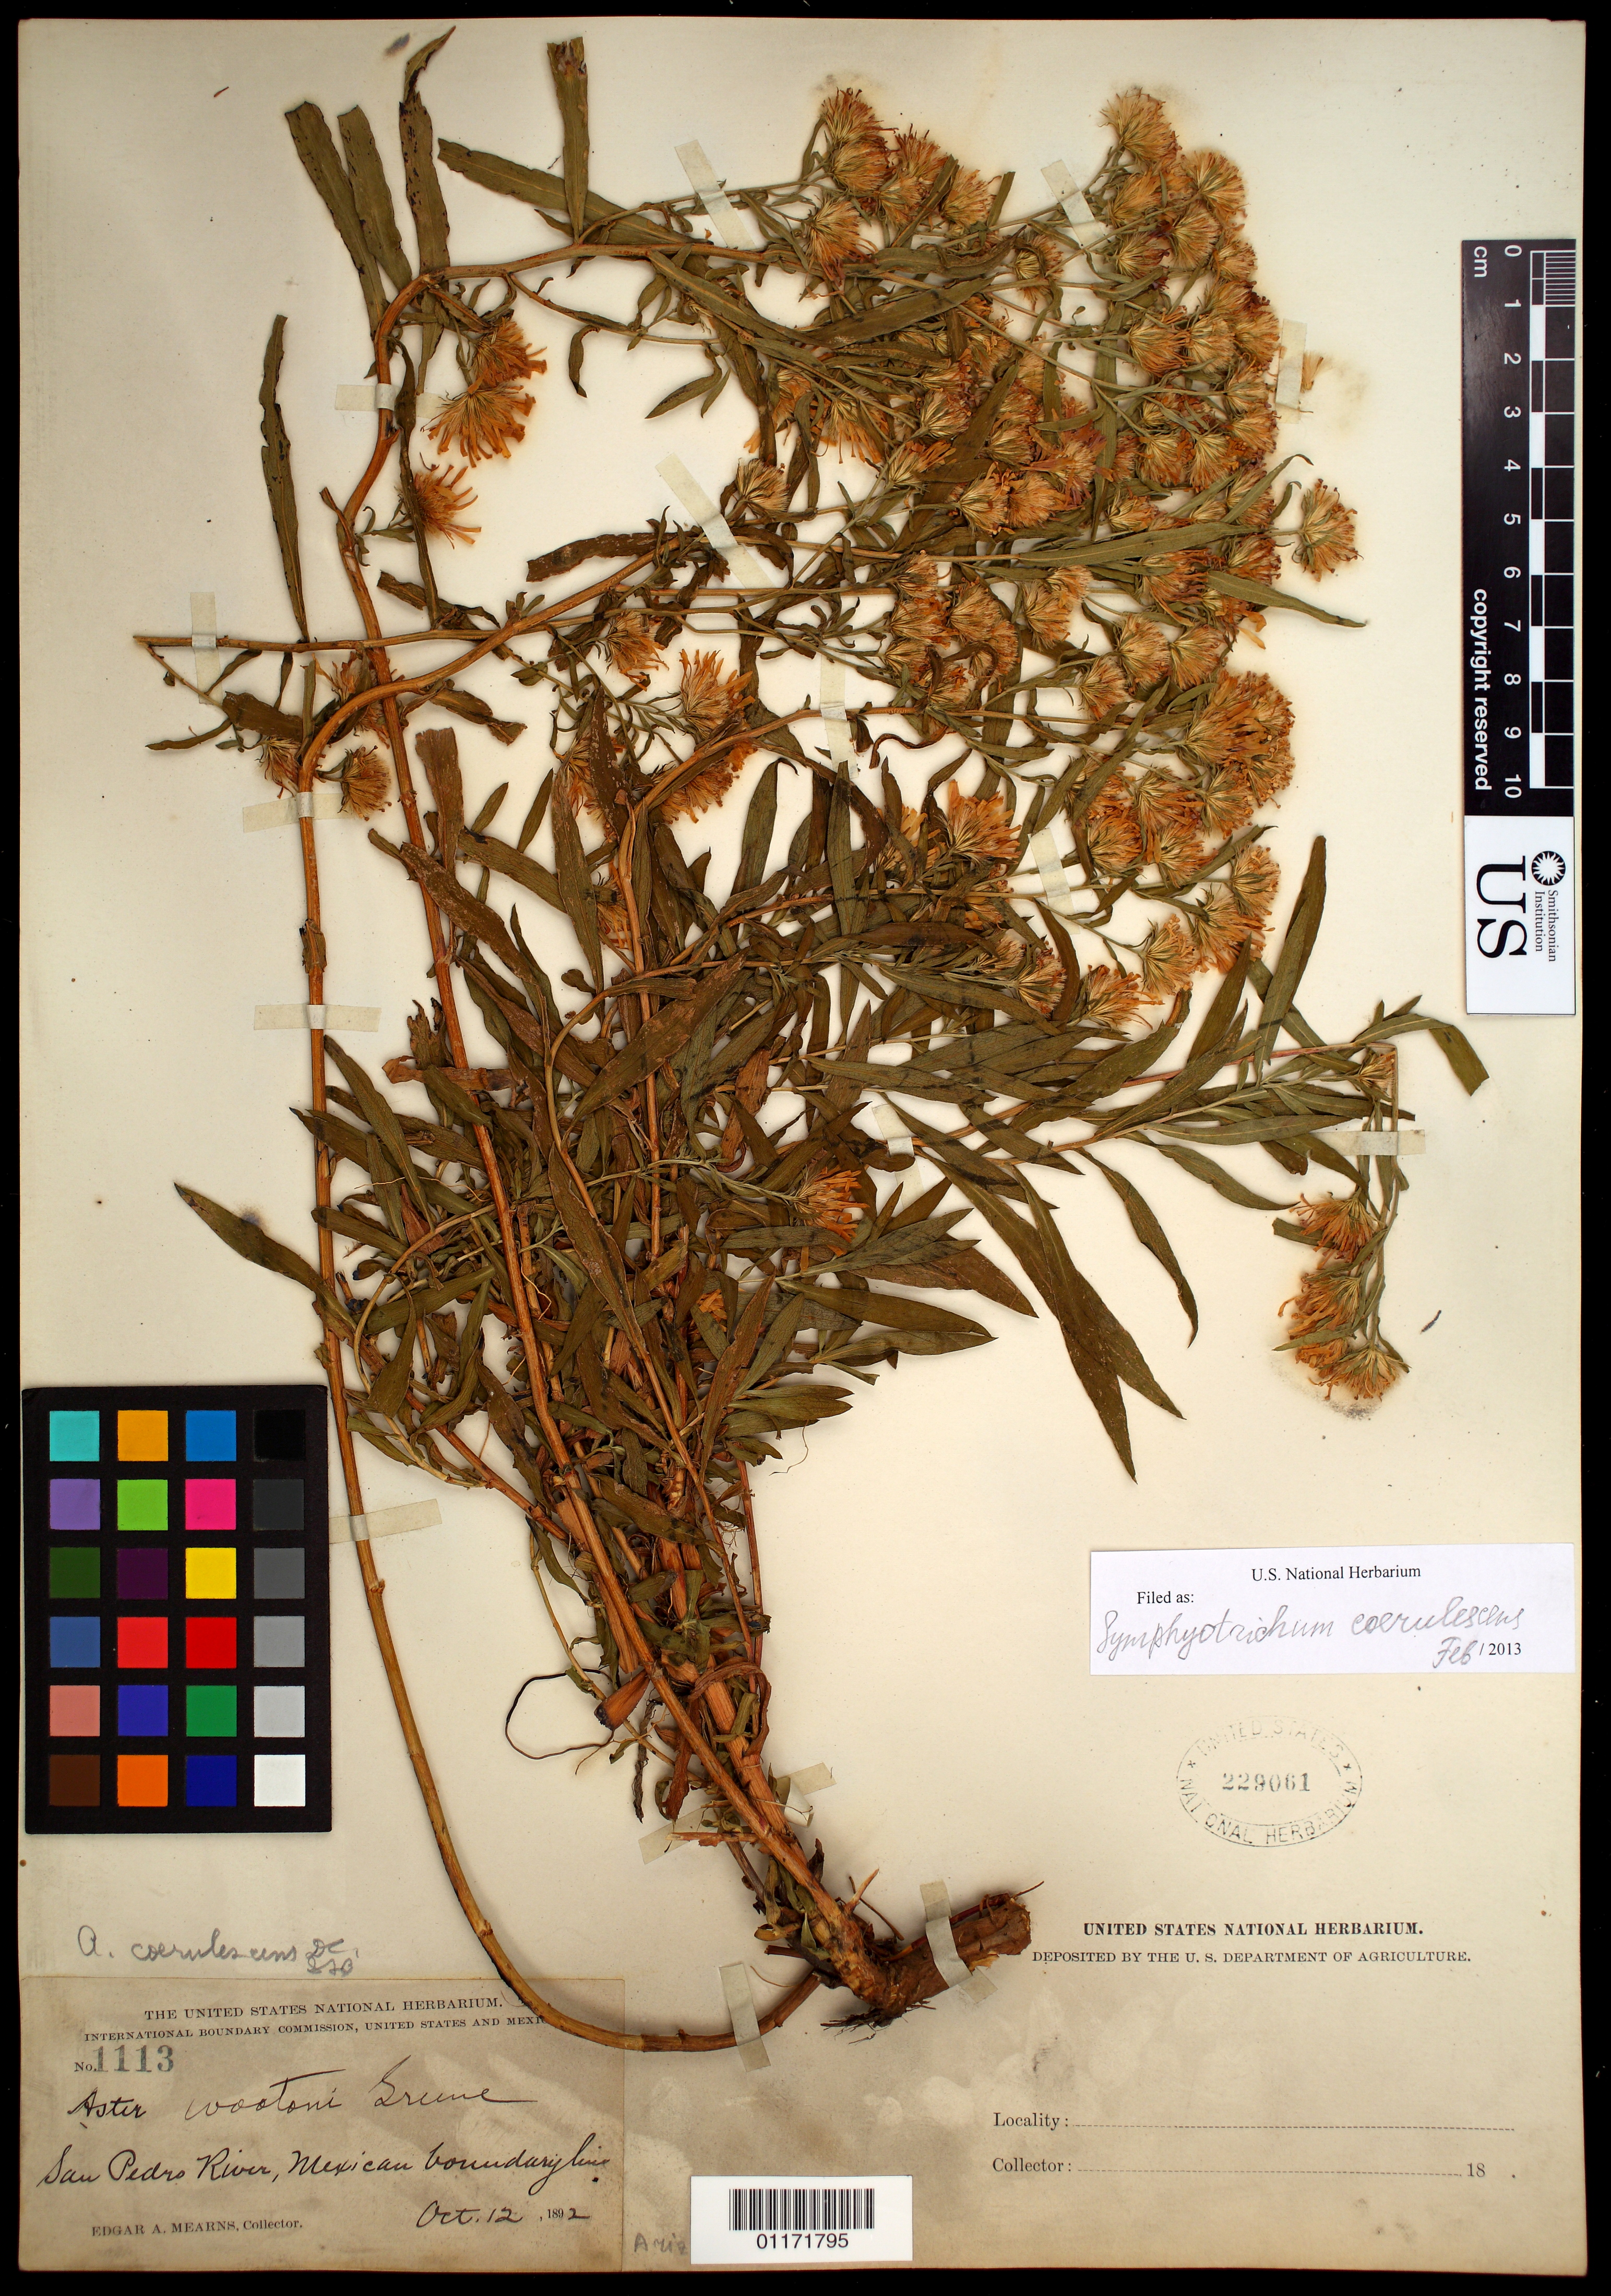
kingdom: Plantae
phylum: Tracheophyta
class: Magnoliopsida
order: Asterales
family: Asteraceae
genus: Symphyotrichum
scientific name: Symphyotrichum lanceolatum var. hesperium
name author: (A. Gray) G.L. Nesom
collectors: E. A. Mearns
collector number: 1113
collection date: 1892-10-12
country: United States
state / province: Arizona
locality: San Pedro River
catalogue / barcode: US 229061